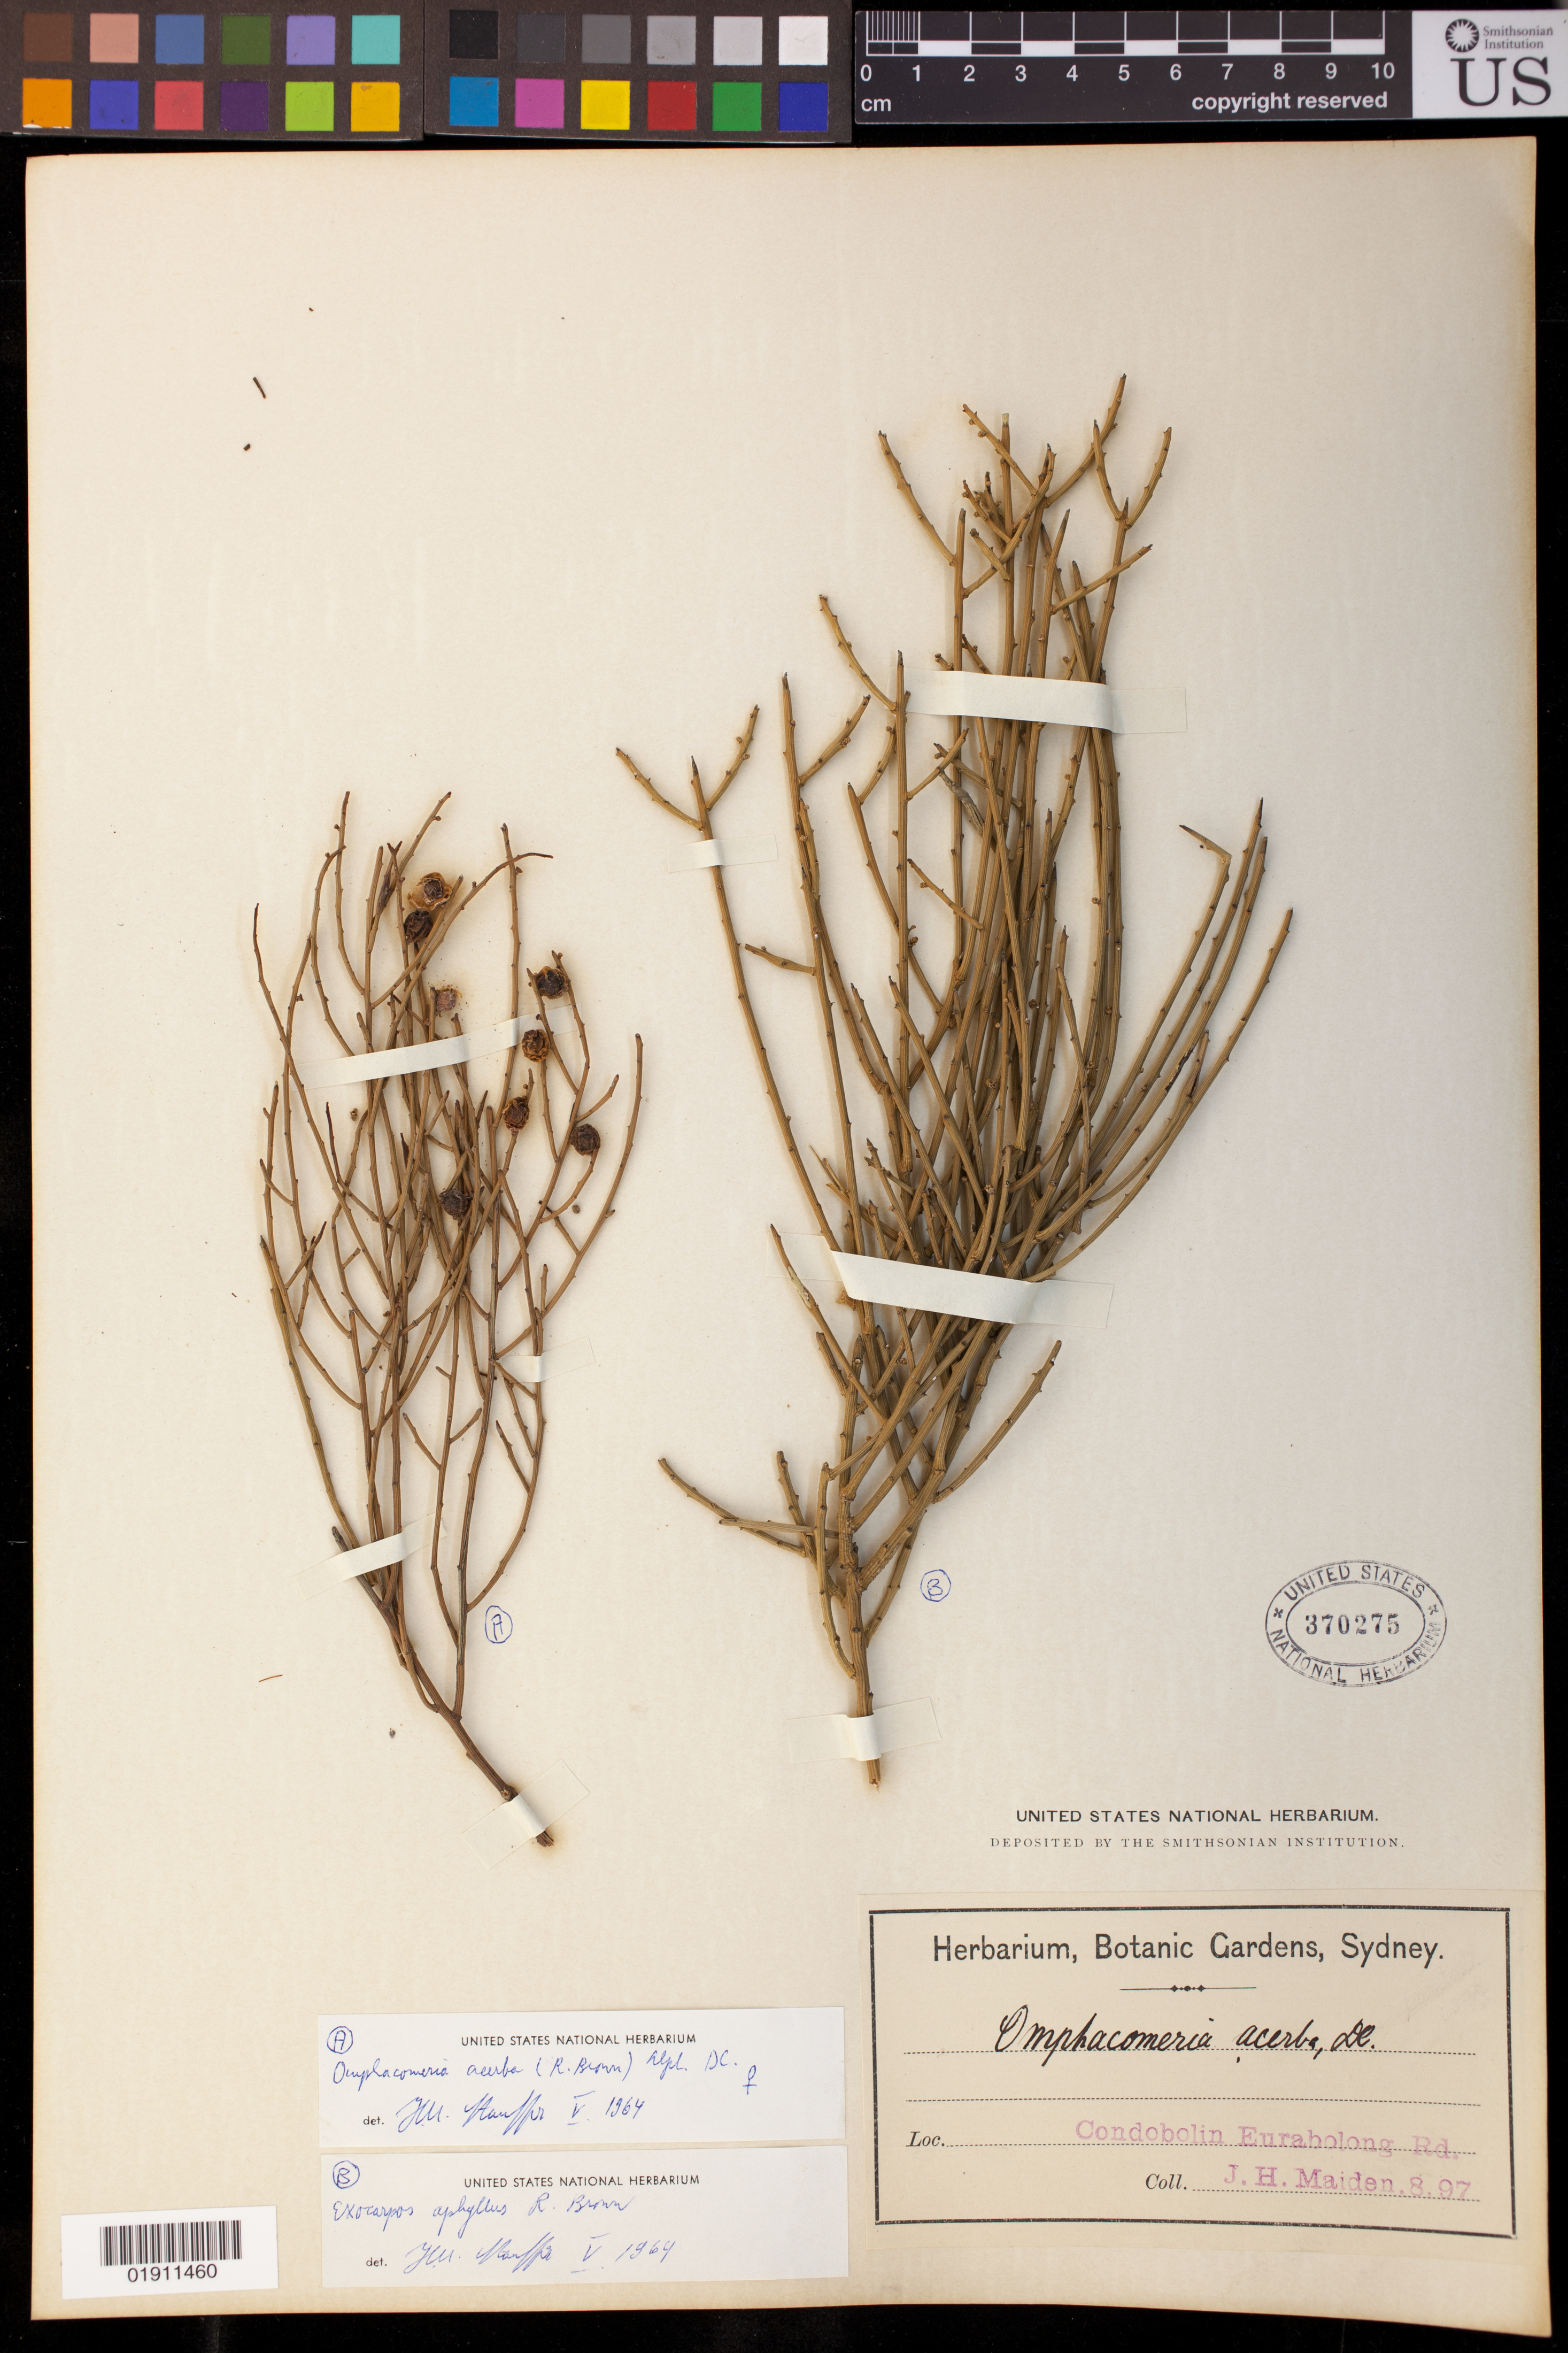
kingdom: Plantae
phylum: Tracheophyta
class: Magnoliopsida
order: Santalales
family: Santalaceae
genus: Omphacomeria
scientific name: Omphacomeria acerba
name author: (R. Br.) A. DC.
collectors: J. Maiden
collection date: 1897-08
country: Australia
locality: Condobolin Eurabolong Rd.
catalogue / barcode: US 370275